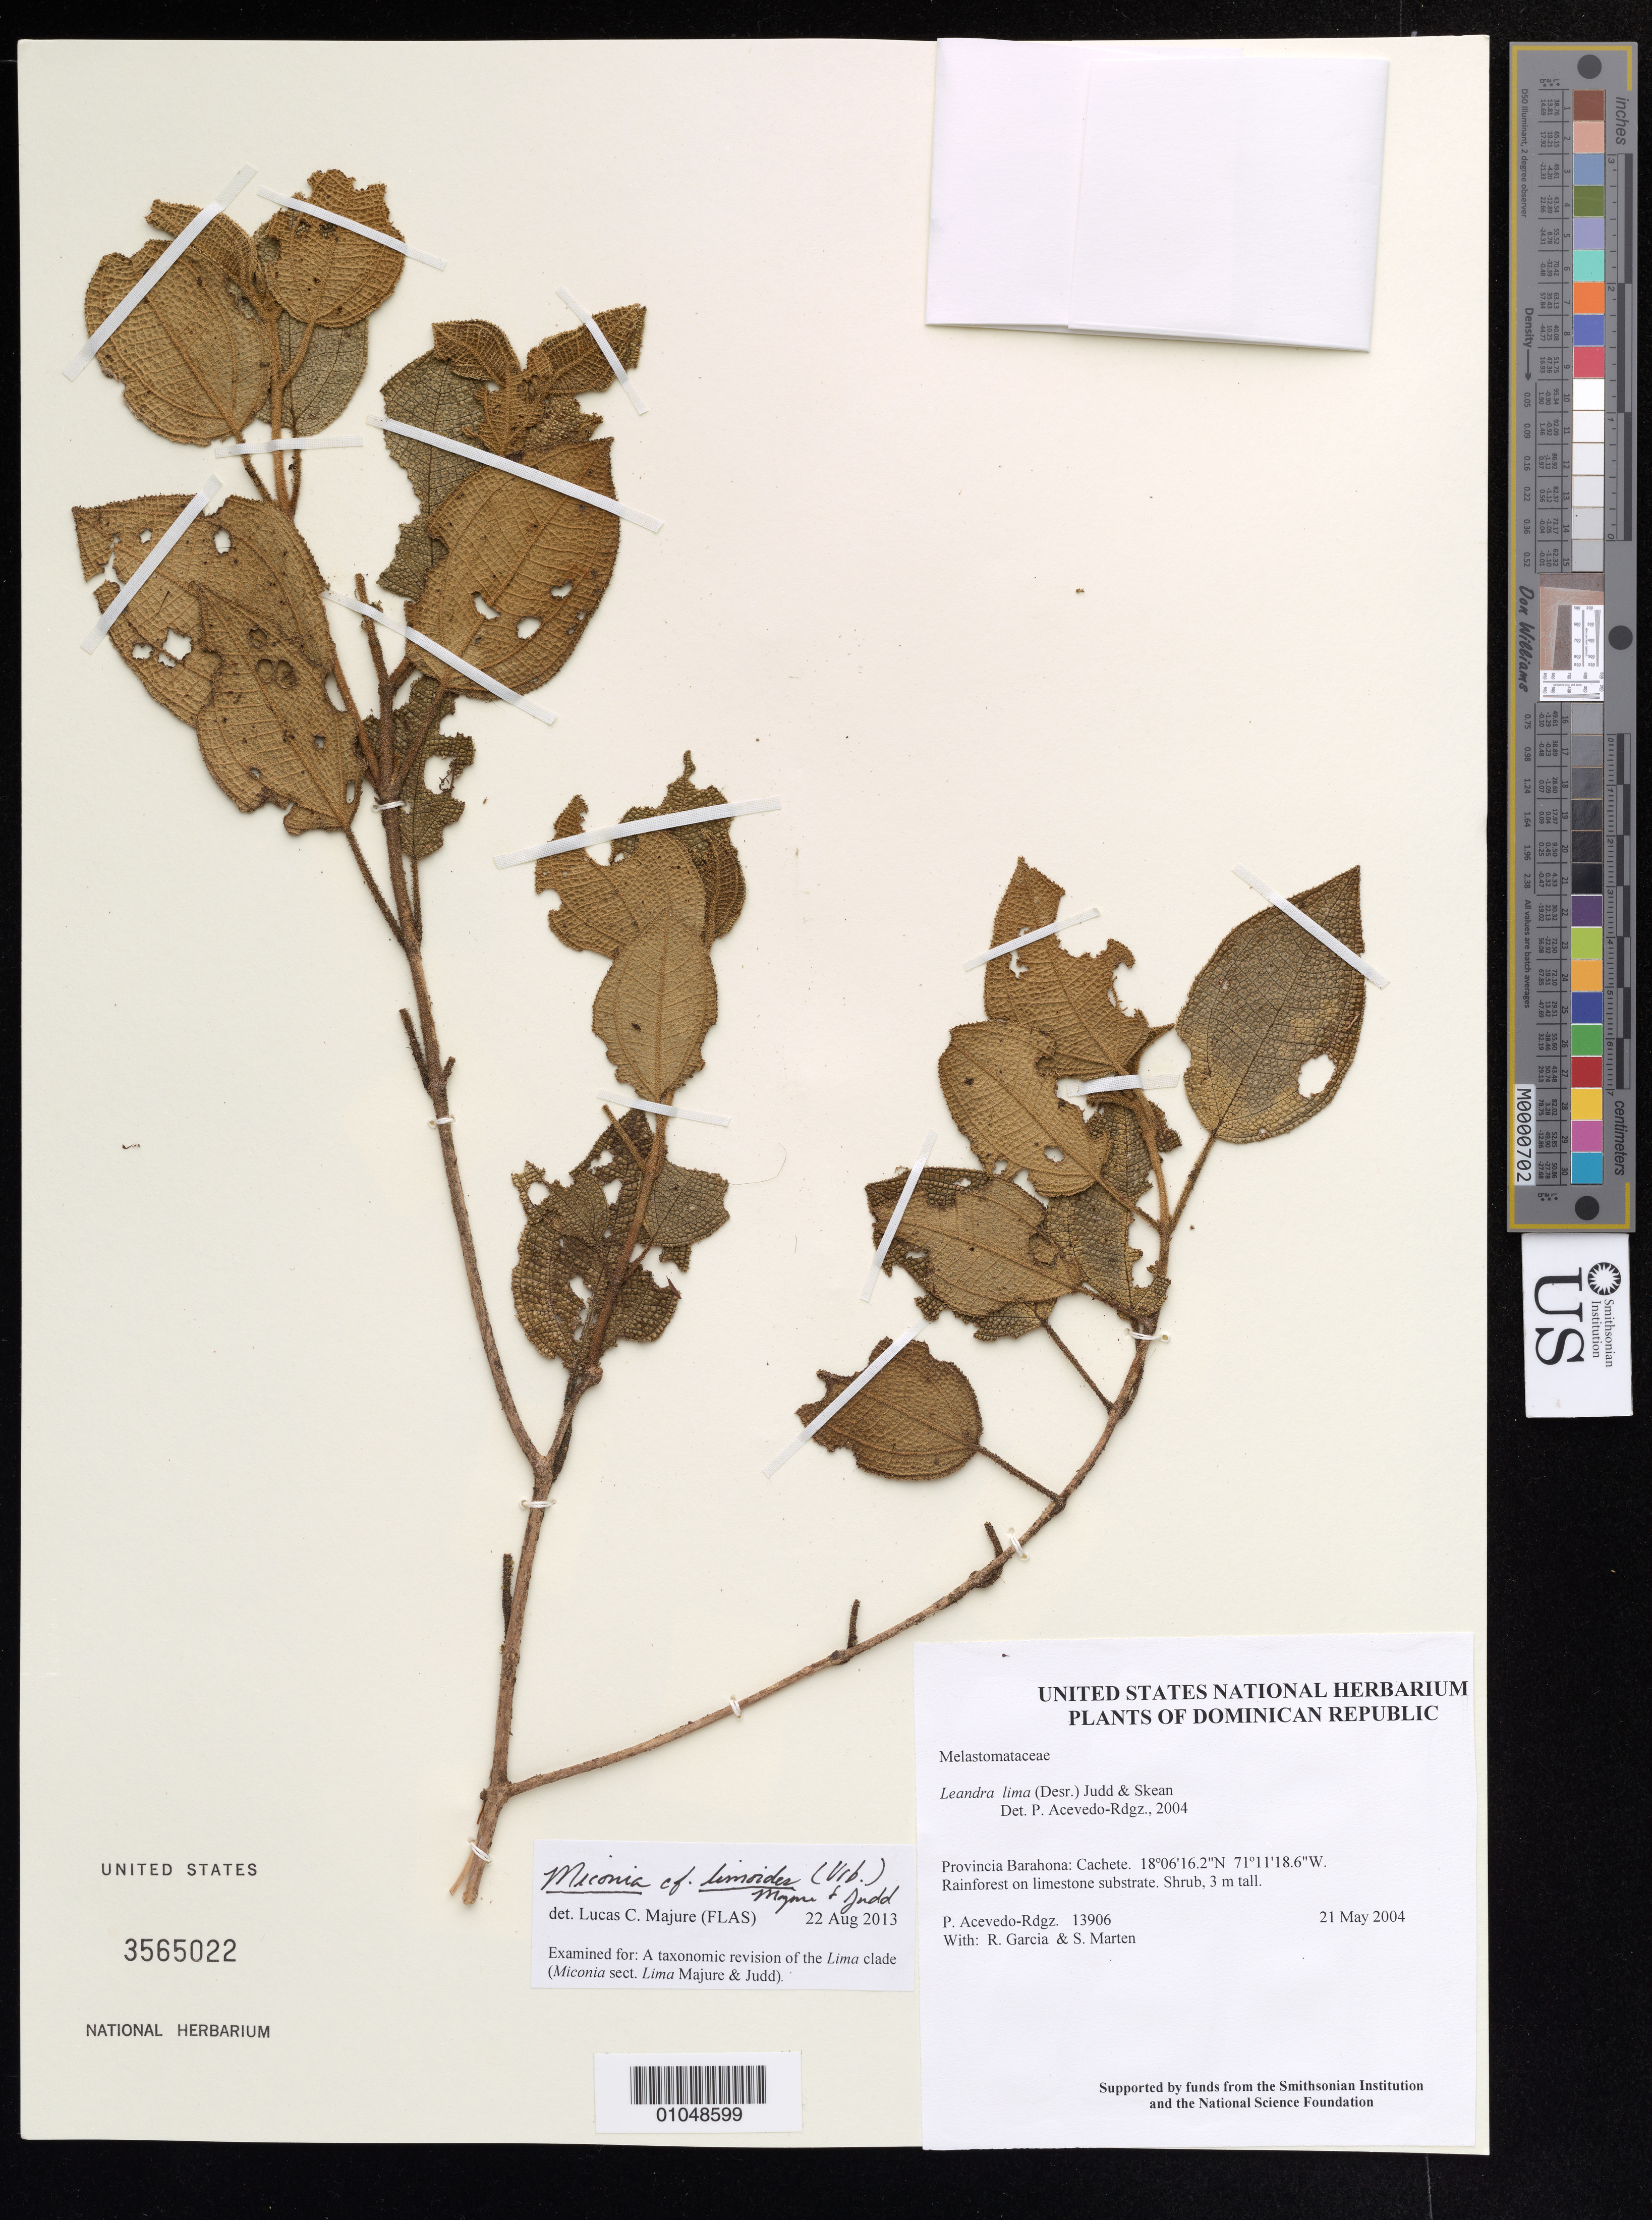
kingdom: Plantae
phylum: Tracheophyta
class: Magnoliopsida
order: Myrtales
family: Melastomataceae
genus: Miconia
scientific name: Miconia limoides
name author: (Urb.) Majure & Judd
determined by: Majure, Lucas C., (FLAS), University of Florida (UNITED STATES)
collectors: P. Acevedo-Rodr., R. G. García & S. Marten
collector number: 13906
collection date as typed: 21 May 2004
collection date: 2004-05-21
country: Dominican Republic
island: Hispaniola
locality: Provincia Barahona: Cachete.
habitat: Rainforest on limestone substrate.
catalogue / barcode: US 3565022